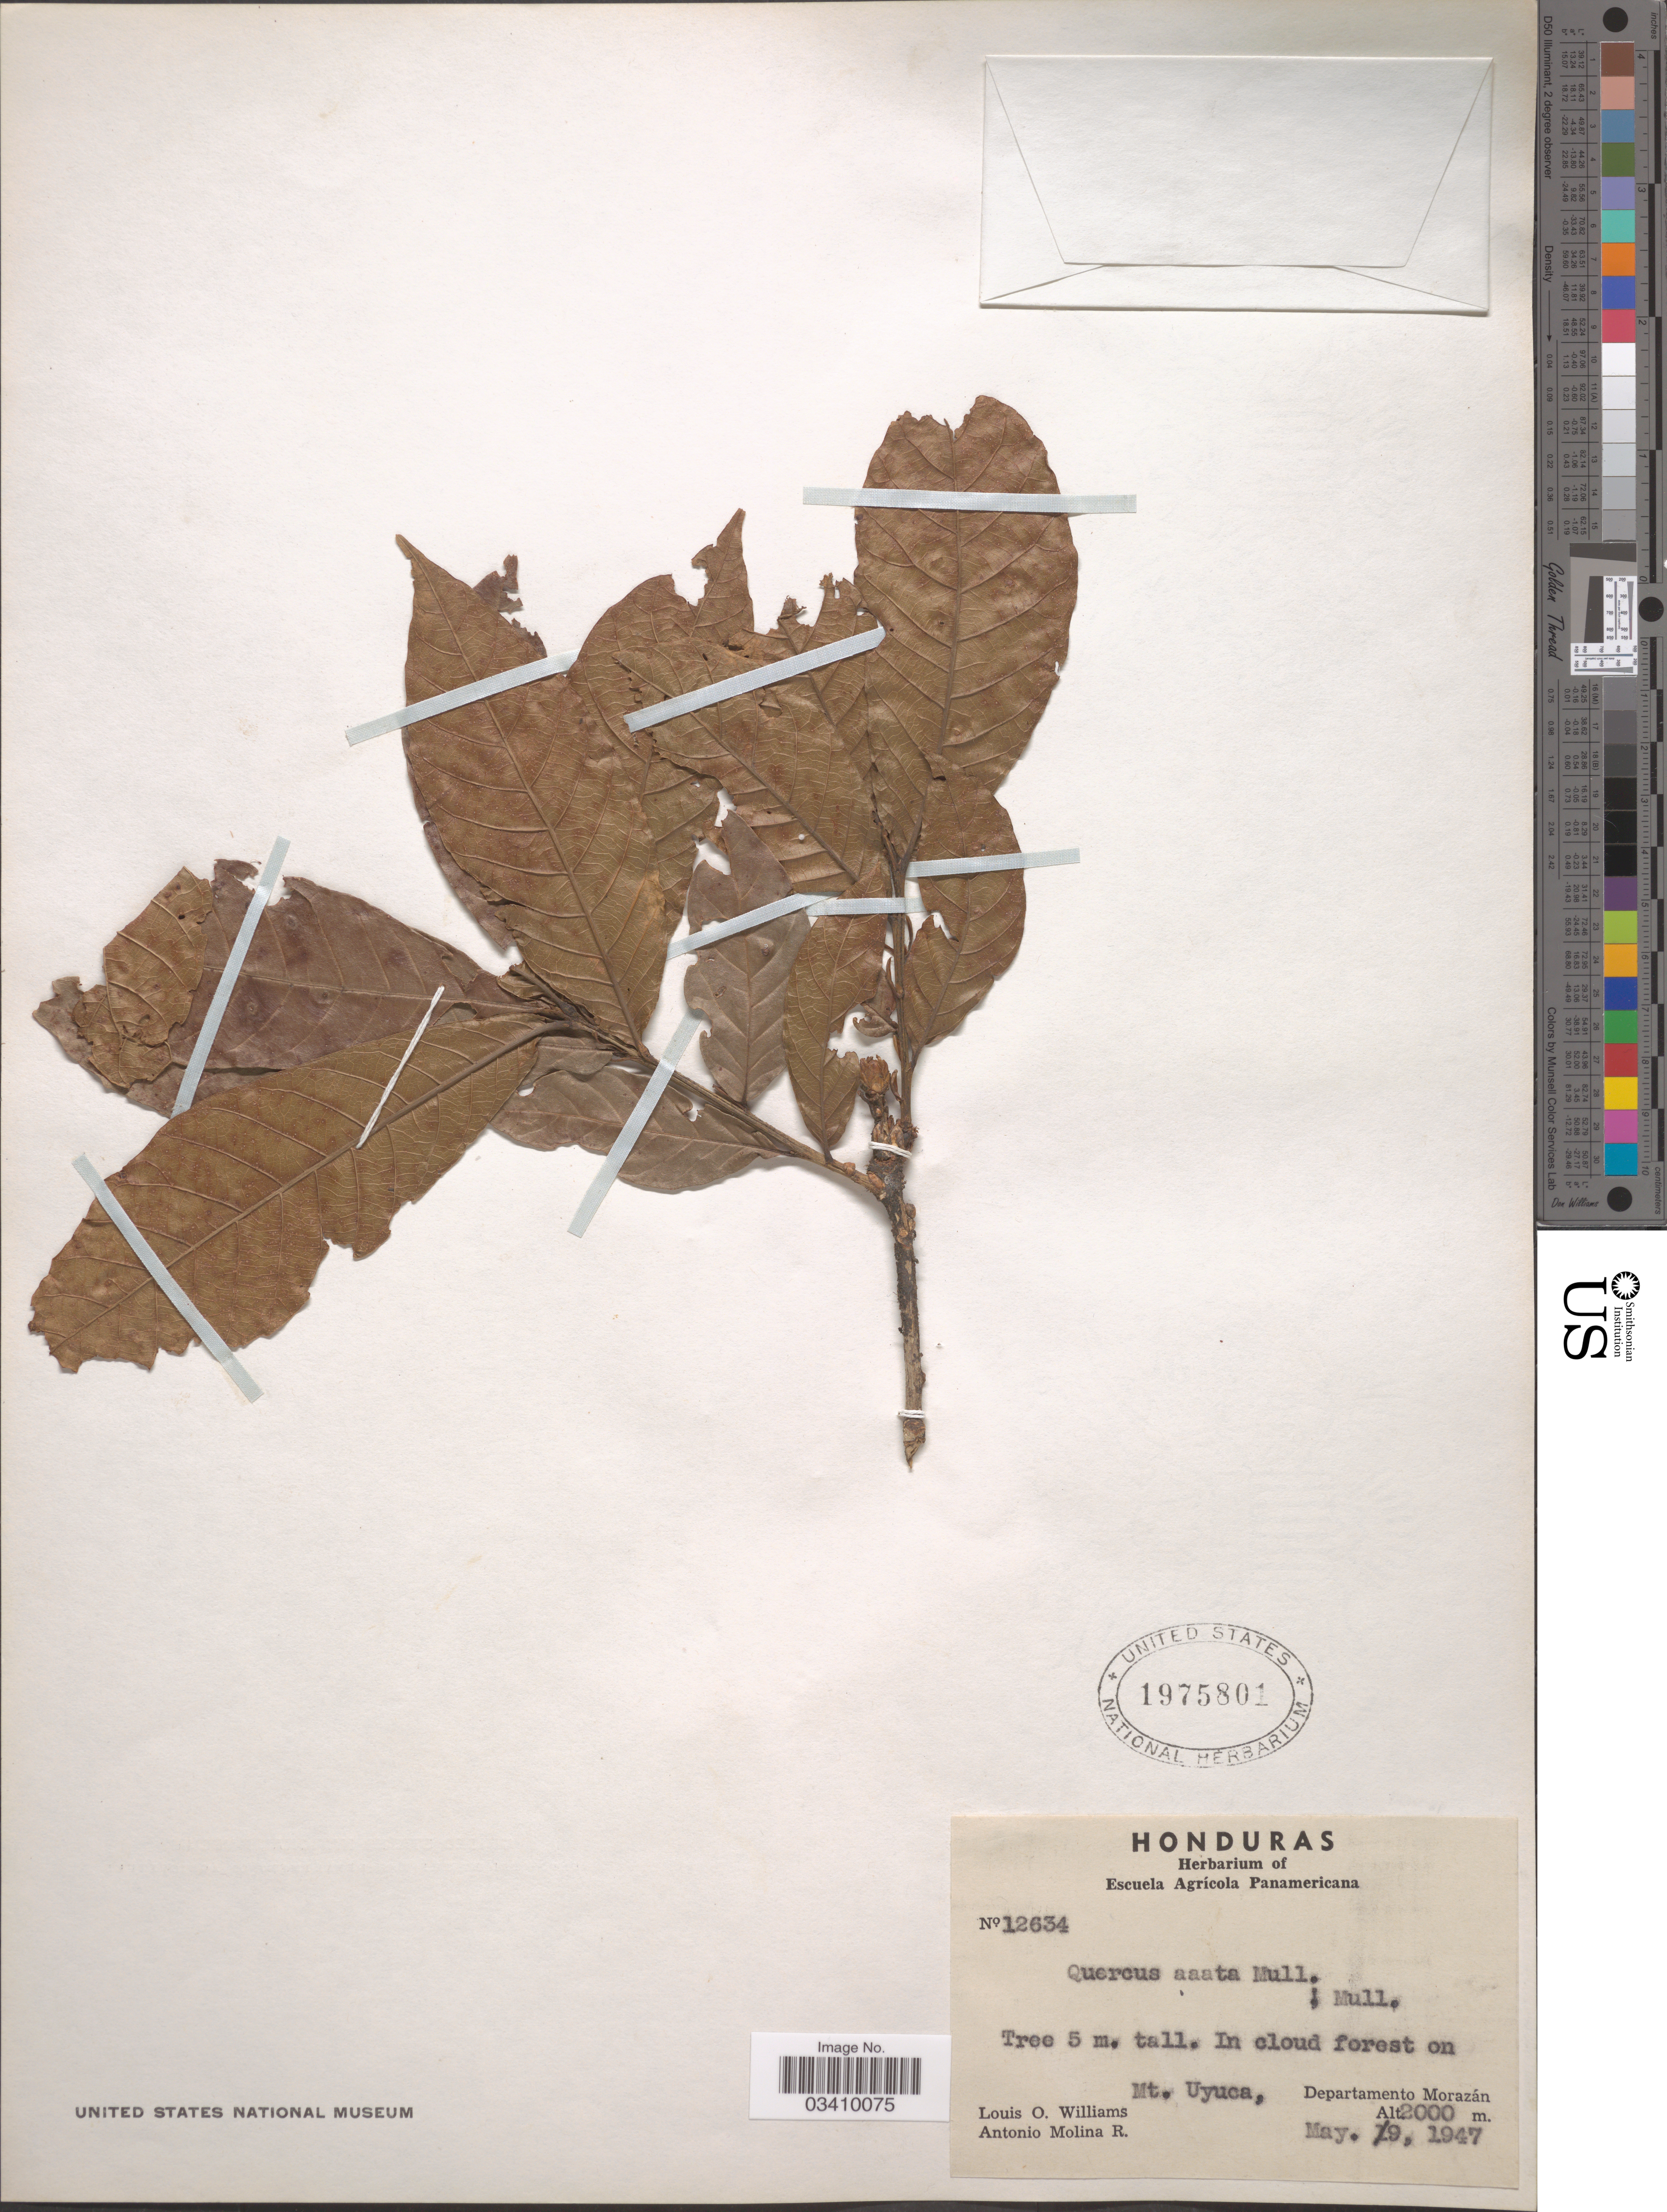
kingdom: Plantae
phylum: Tracheophyta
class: Magnoliopsida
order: Fagales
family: Fagaceae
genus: Quercus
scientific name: Quercus aaata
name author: C.H. Müll.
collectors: L. O. Williams & A. Molina R.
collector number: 12634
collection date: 1947-05-09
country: Honduras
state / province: Fco. Morazán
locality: In cloud forest on Mt. Uyuca, Departamento Morazán.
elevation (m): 2000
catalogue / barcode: US 1975801